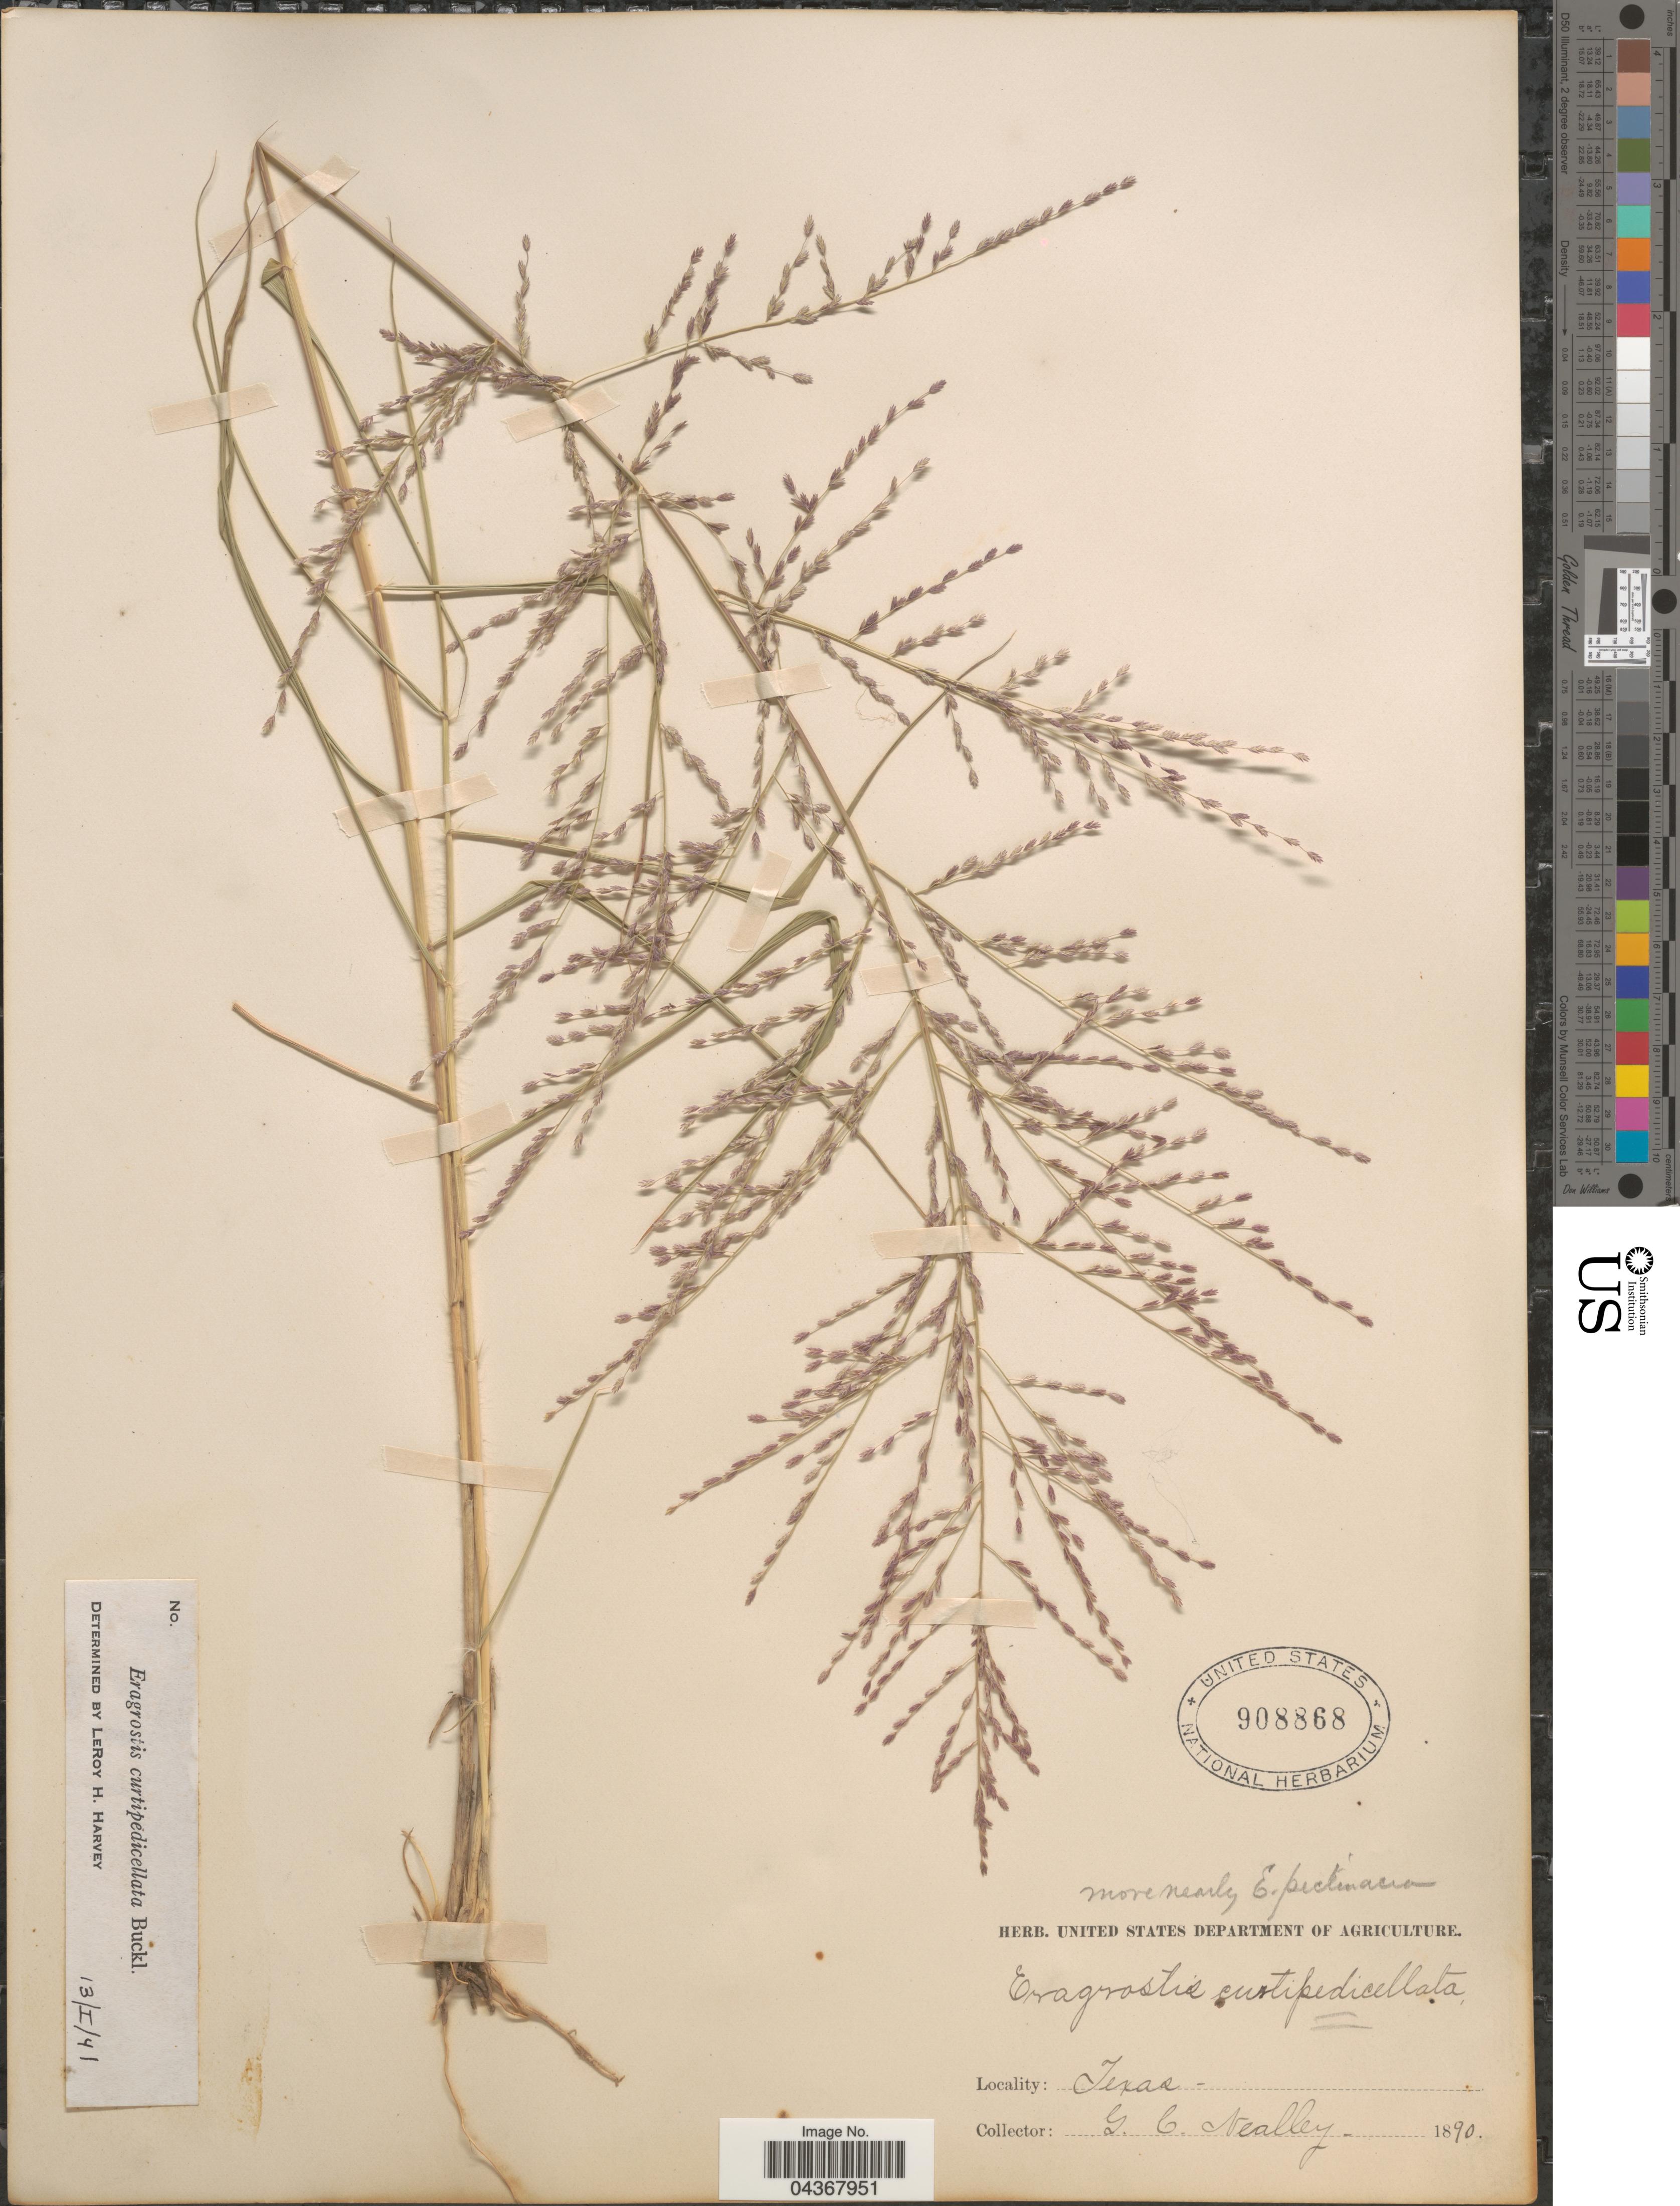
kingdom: Plantae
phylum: Tracheophyta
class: Liliopsida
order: Poales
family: Poaceae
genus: Eragrostis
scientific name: Eragrostis curtipedicellata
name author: Buckley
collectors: G. C. Nealley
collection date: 1890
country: United States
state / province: Texas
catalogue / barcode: US 908868